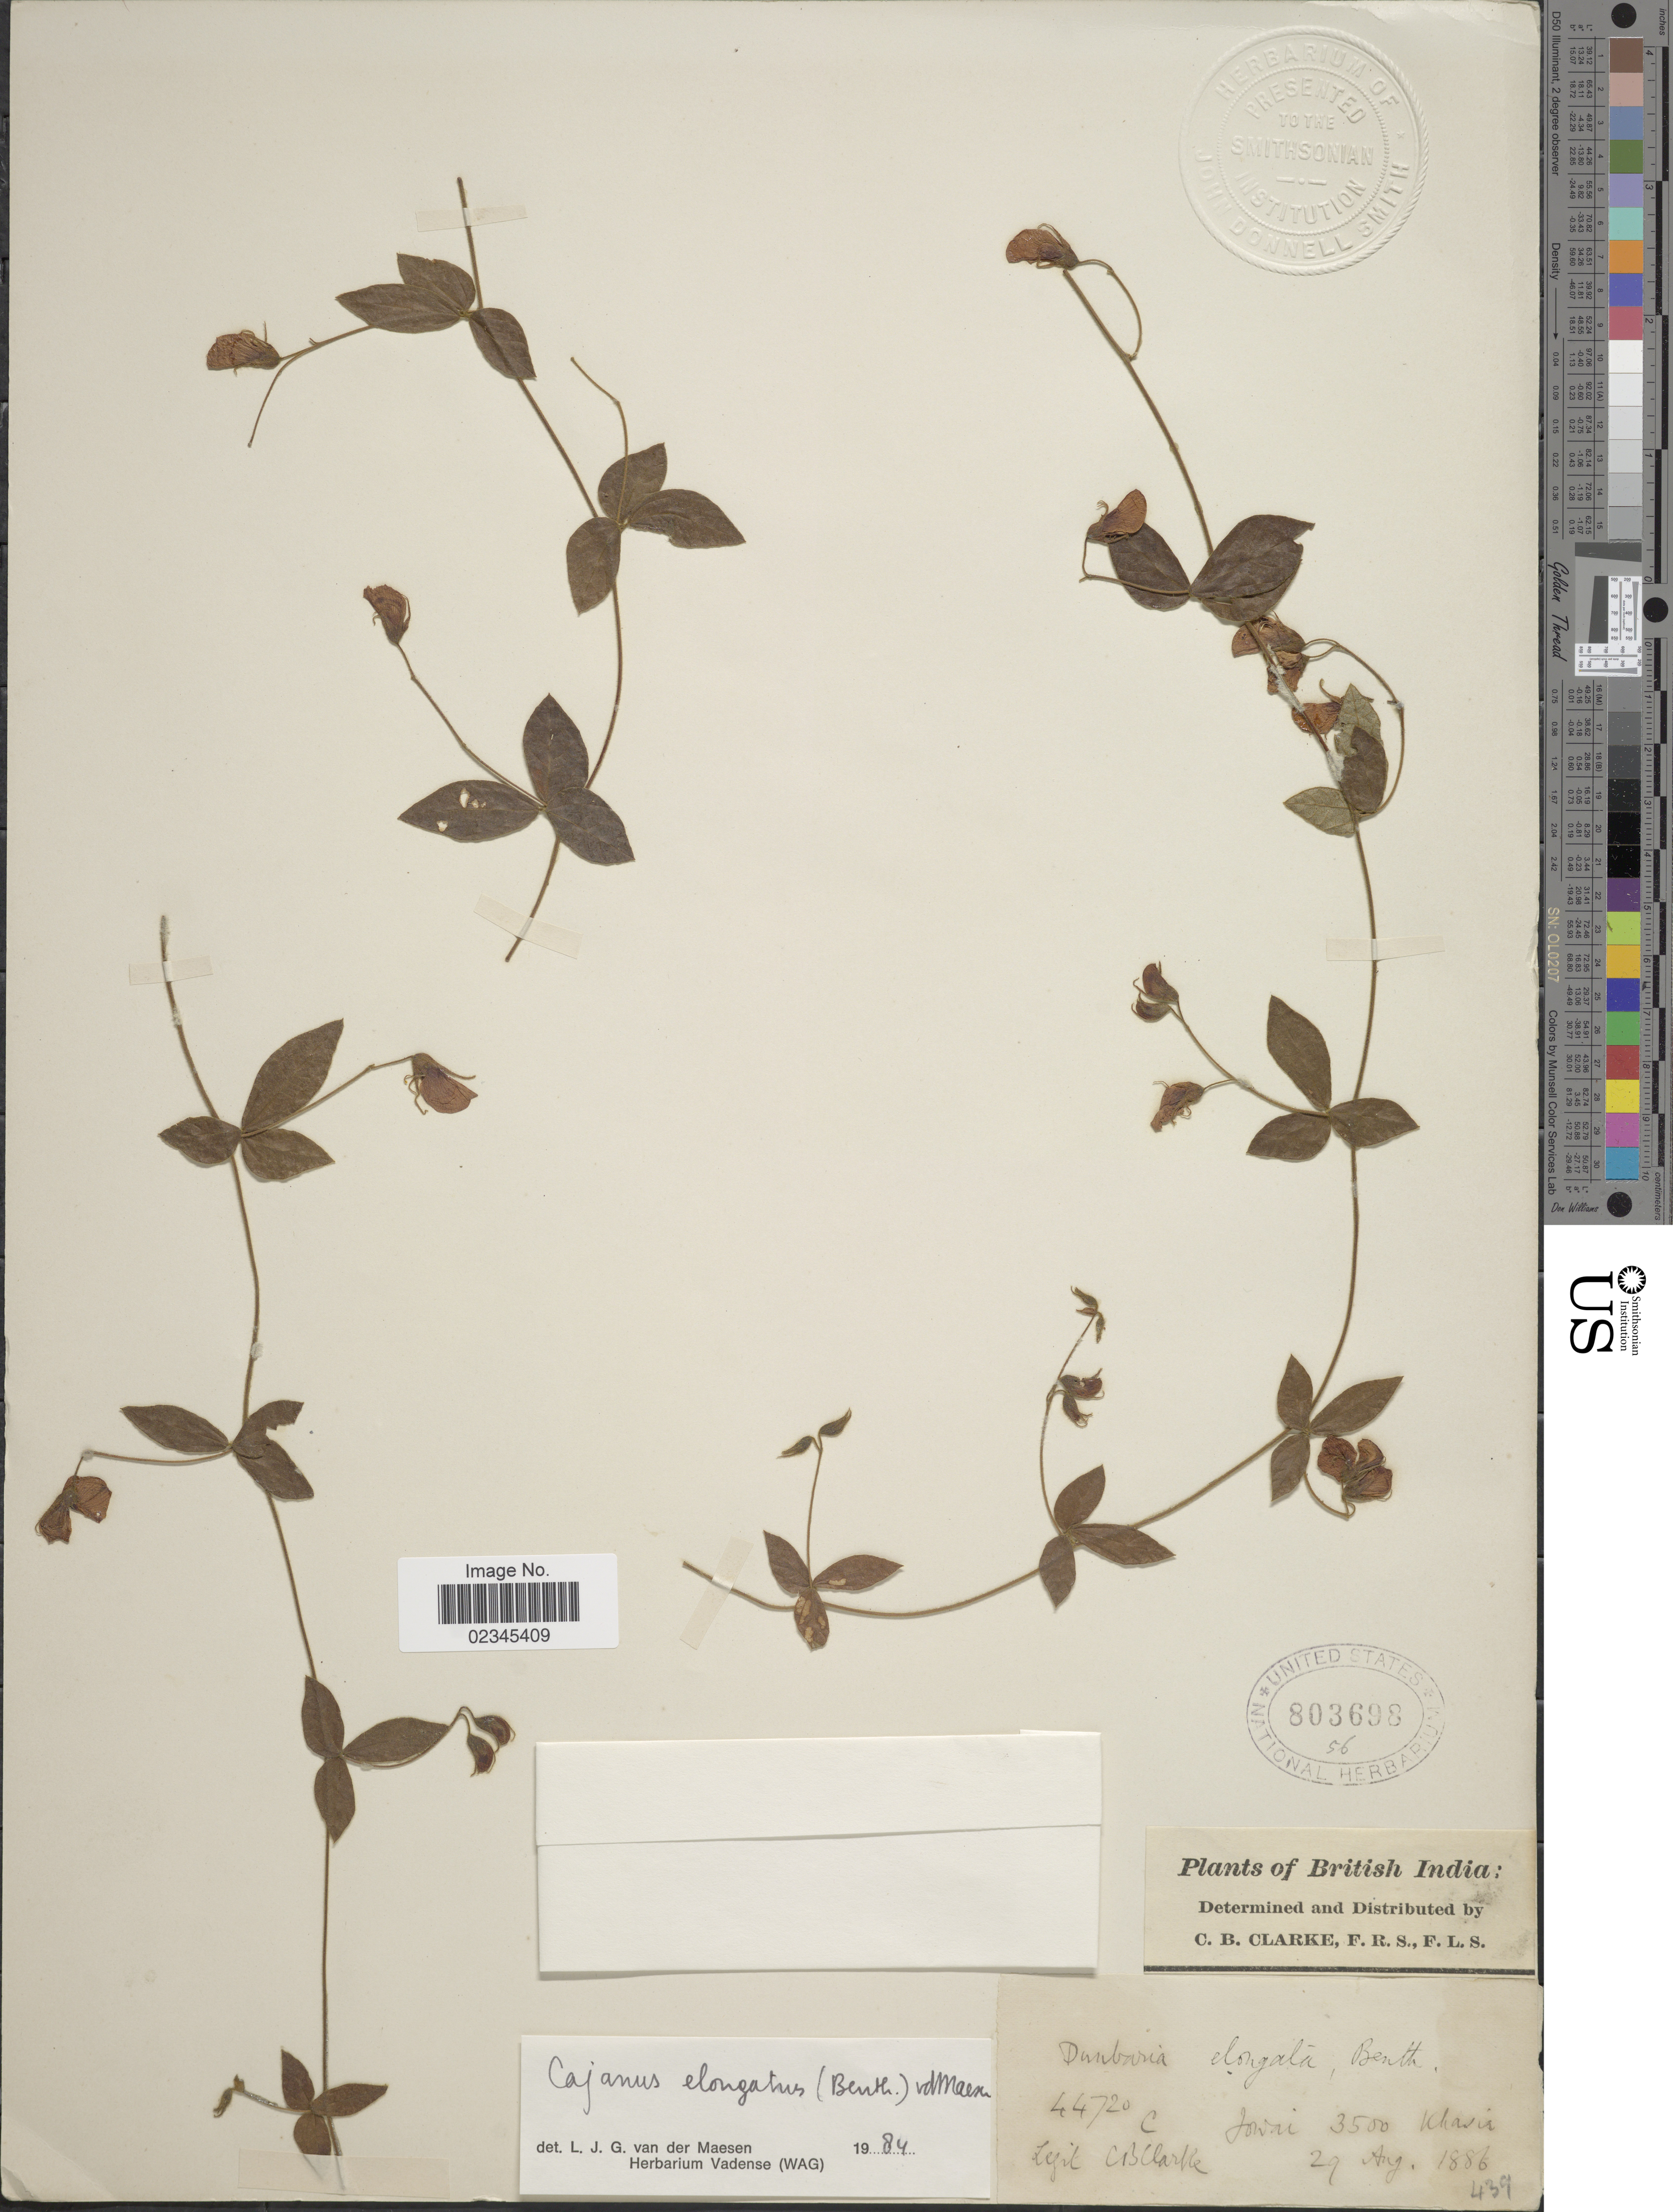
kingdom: Plantae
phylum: Tracheophyta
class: Magnoliopsida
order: Fabales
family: Fabaceae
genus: Cajanus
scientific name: Cajanus elongatus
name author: (Benth.) Maesen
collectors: C. B. Clarke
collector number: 44720C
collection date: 1886-08-29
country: India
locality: British India. Jowai Khasia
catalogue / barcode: US 803698